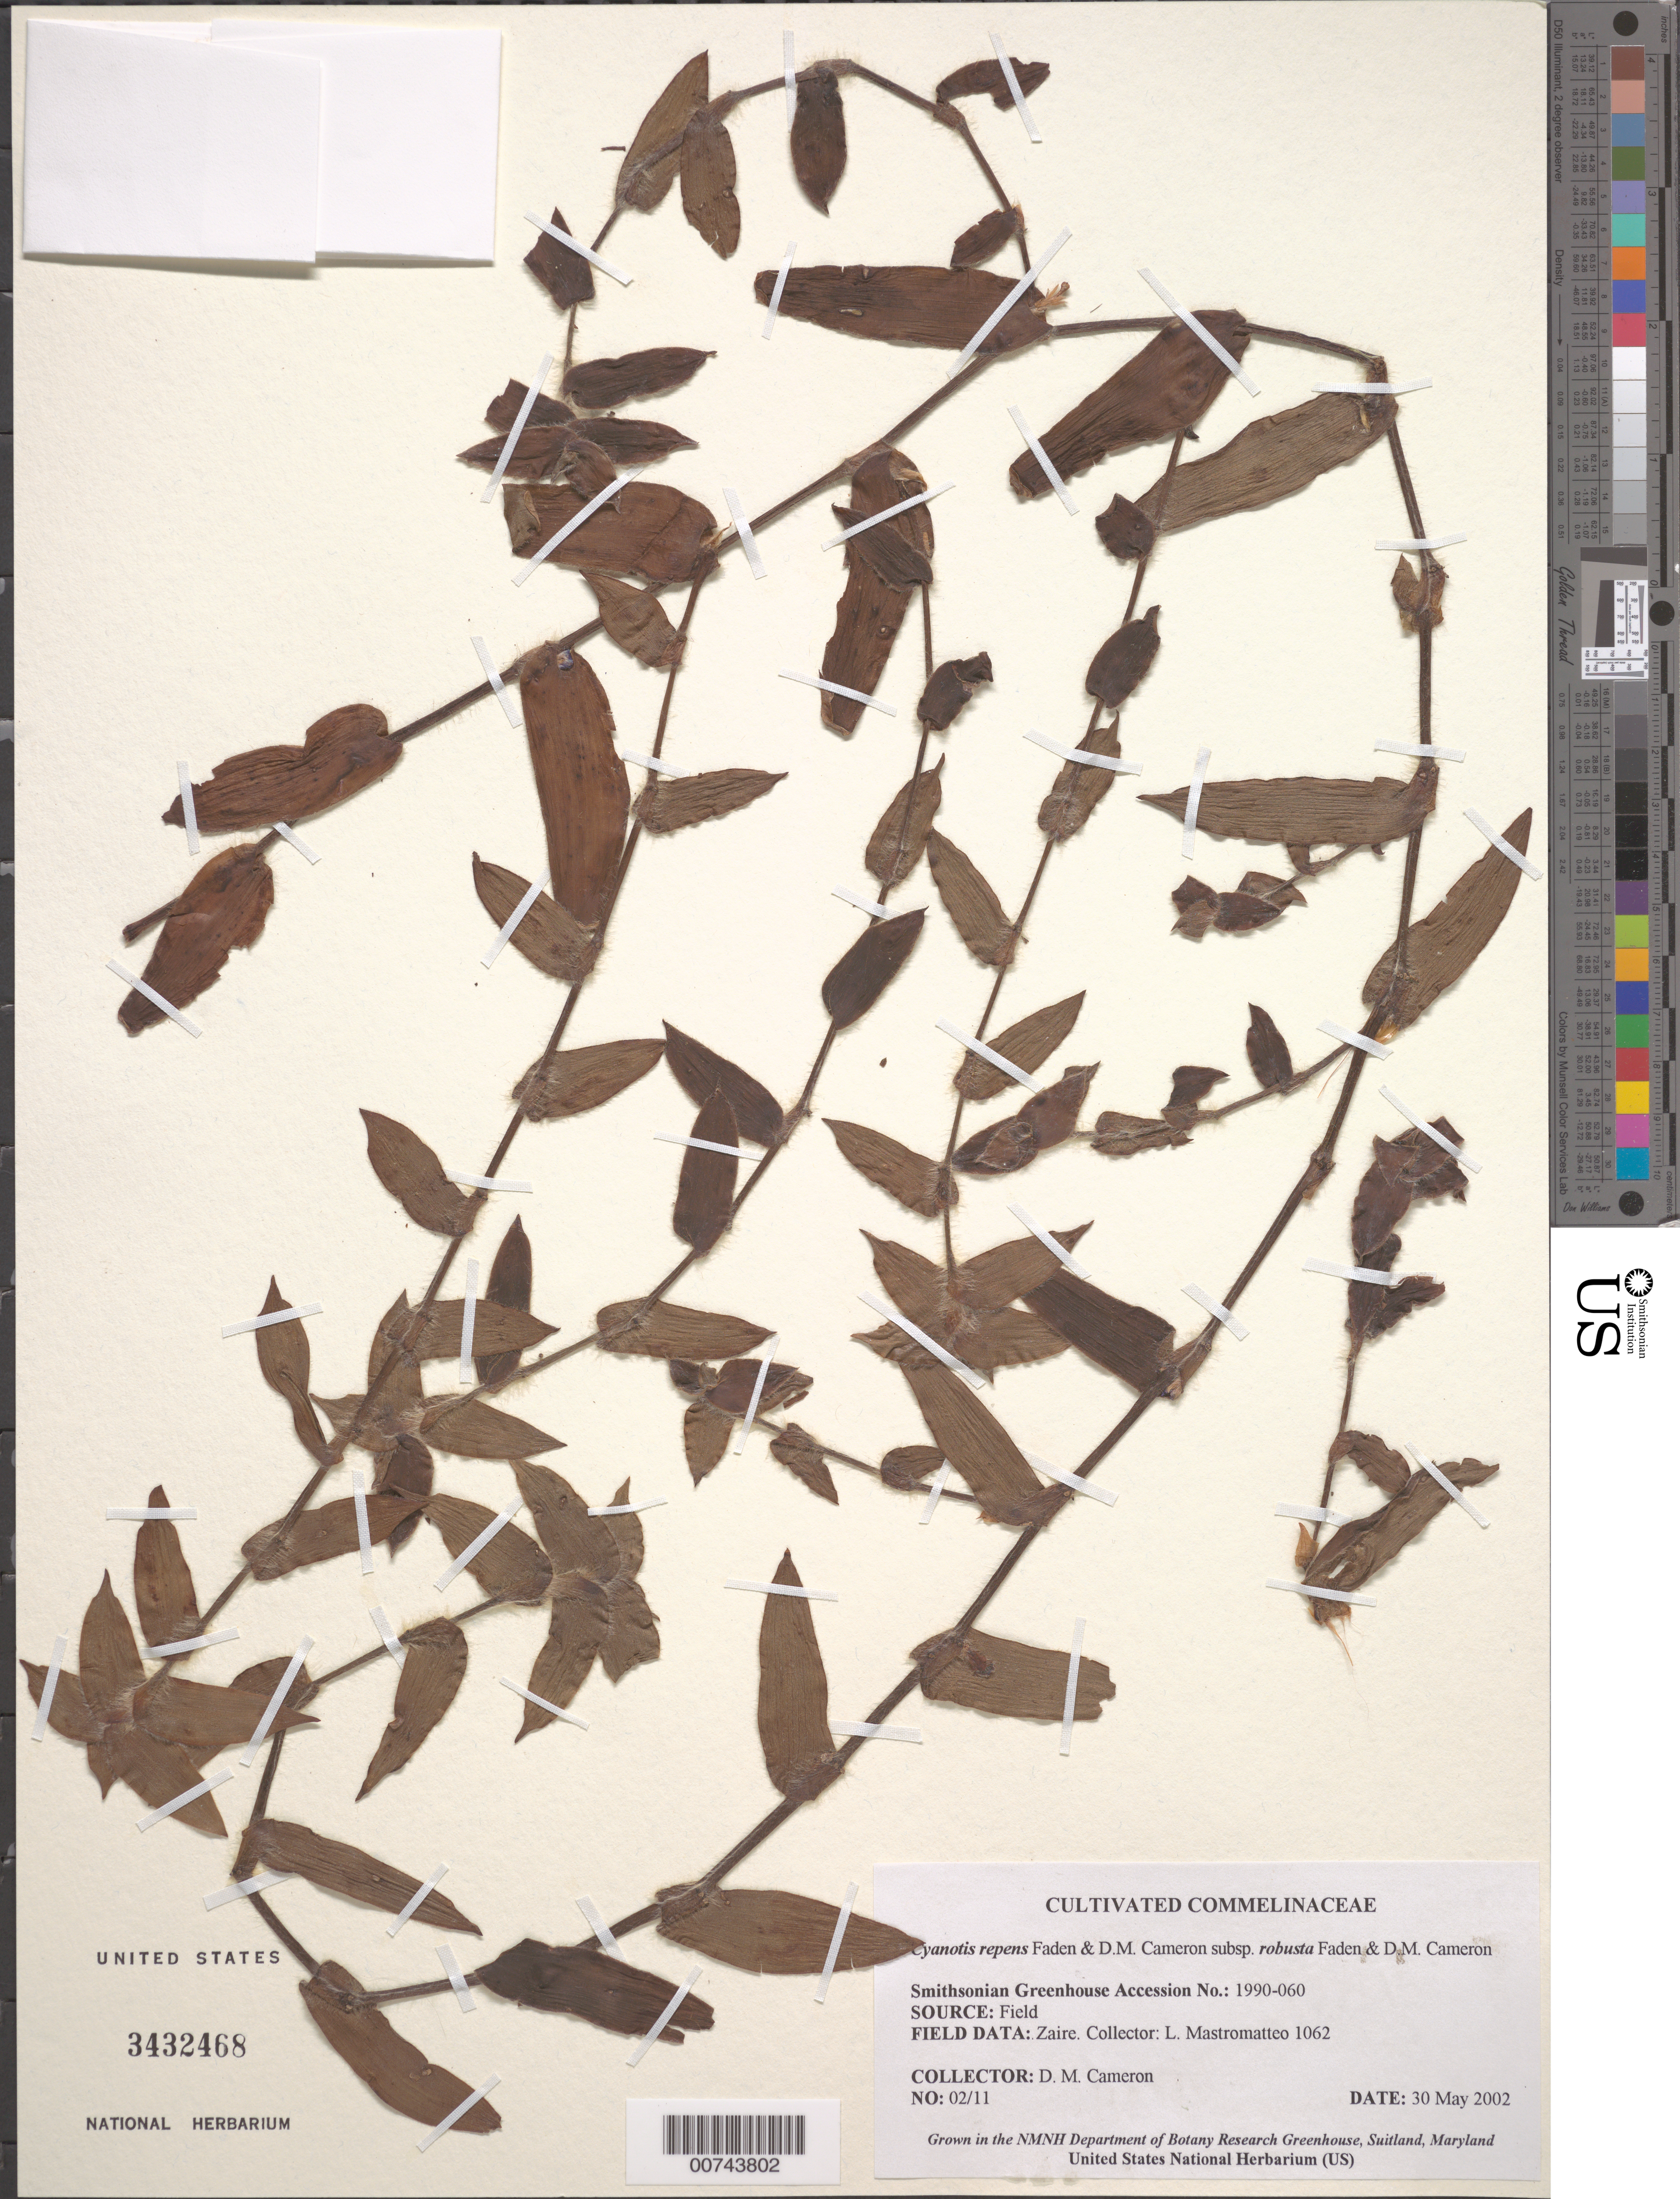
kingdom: Plantae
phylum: Tracheophyta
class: Liliopsida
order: Commelinales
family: Commelinaceae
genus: Cyanotis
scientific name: Cyanotis repens subsp. robusta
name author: Faden & D.M. Cameron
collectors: D. Cameron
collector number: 02/11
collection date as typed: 30 May 2002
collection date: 2002-05-30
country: United States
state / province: Maryland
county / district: Prince George's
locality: Smithsonian Greenhouse.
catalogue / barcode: US 3432468